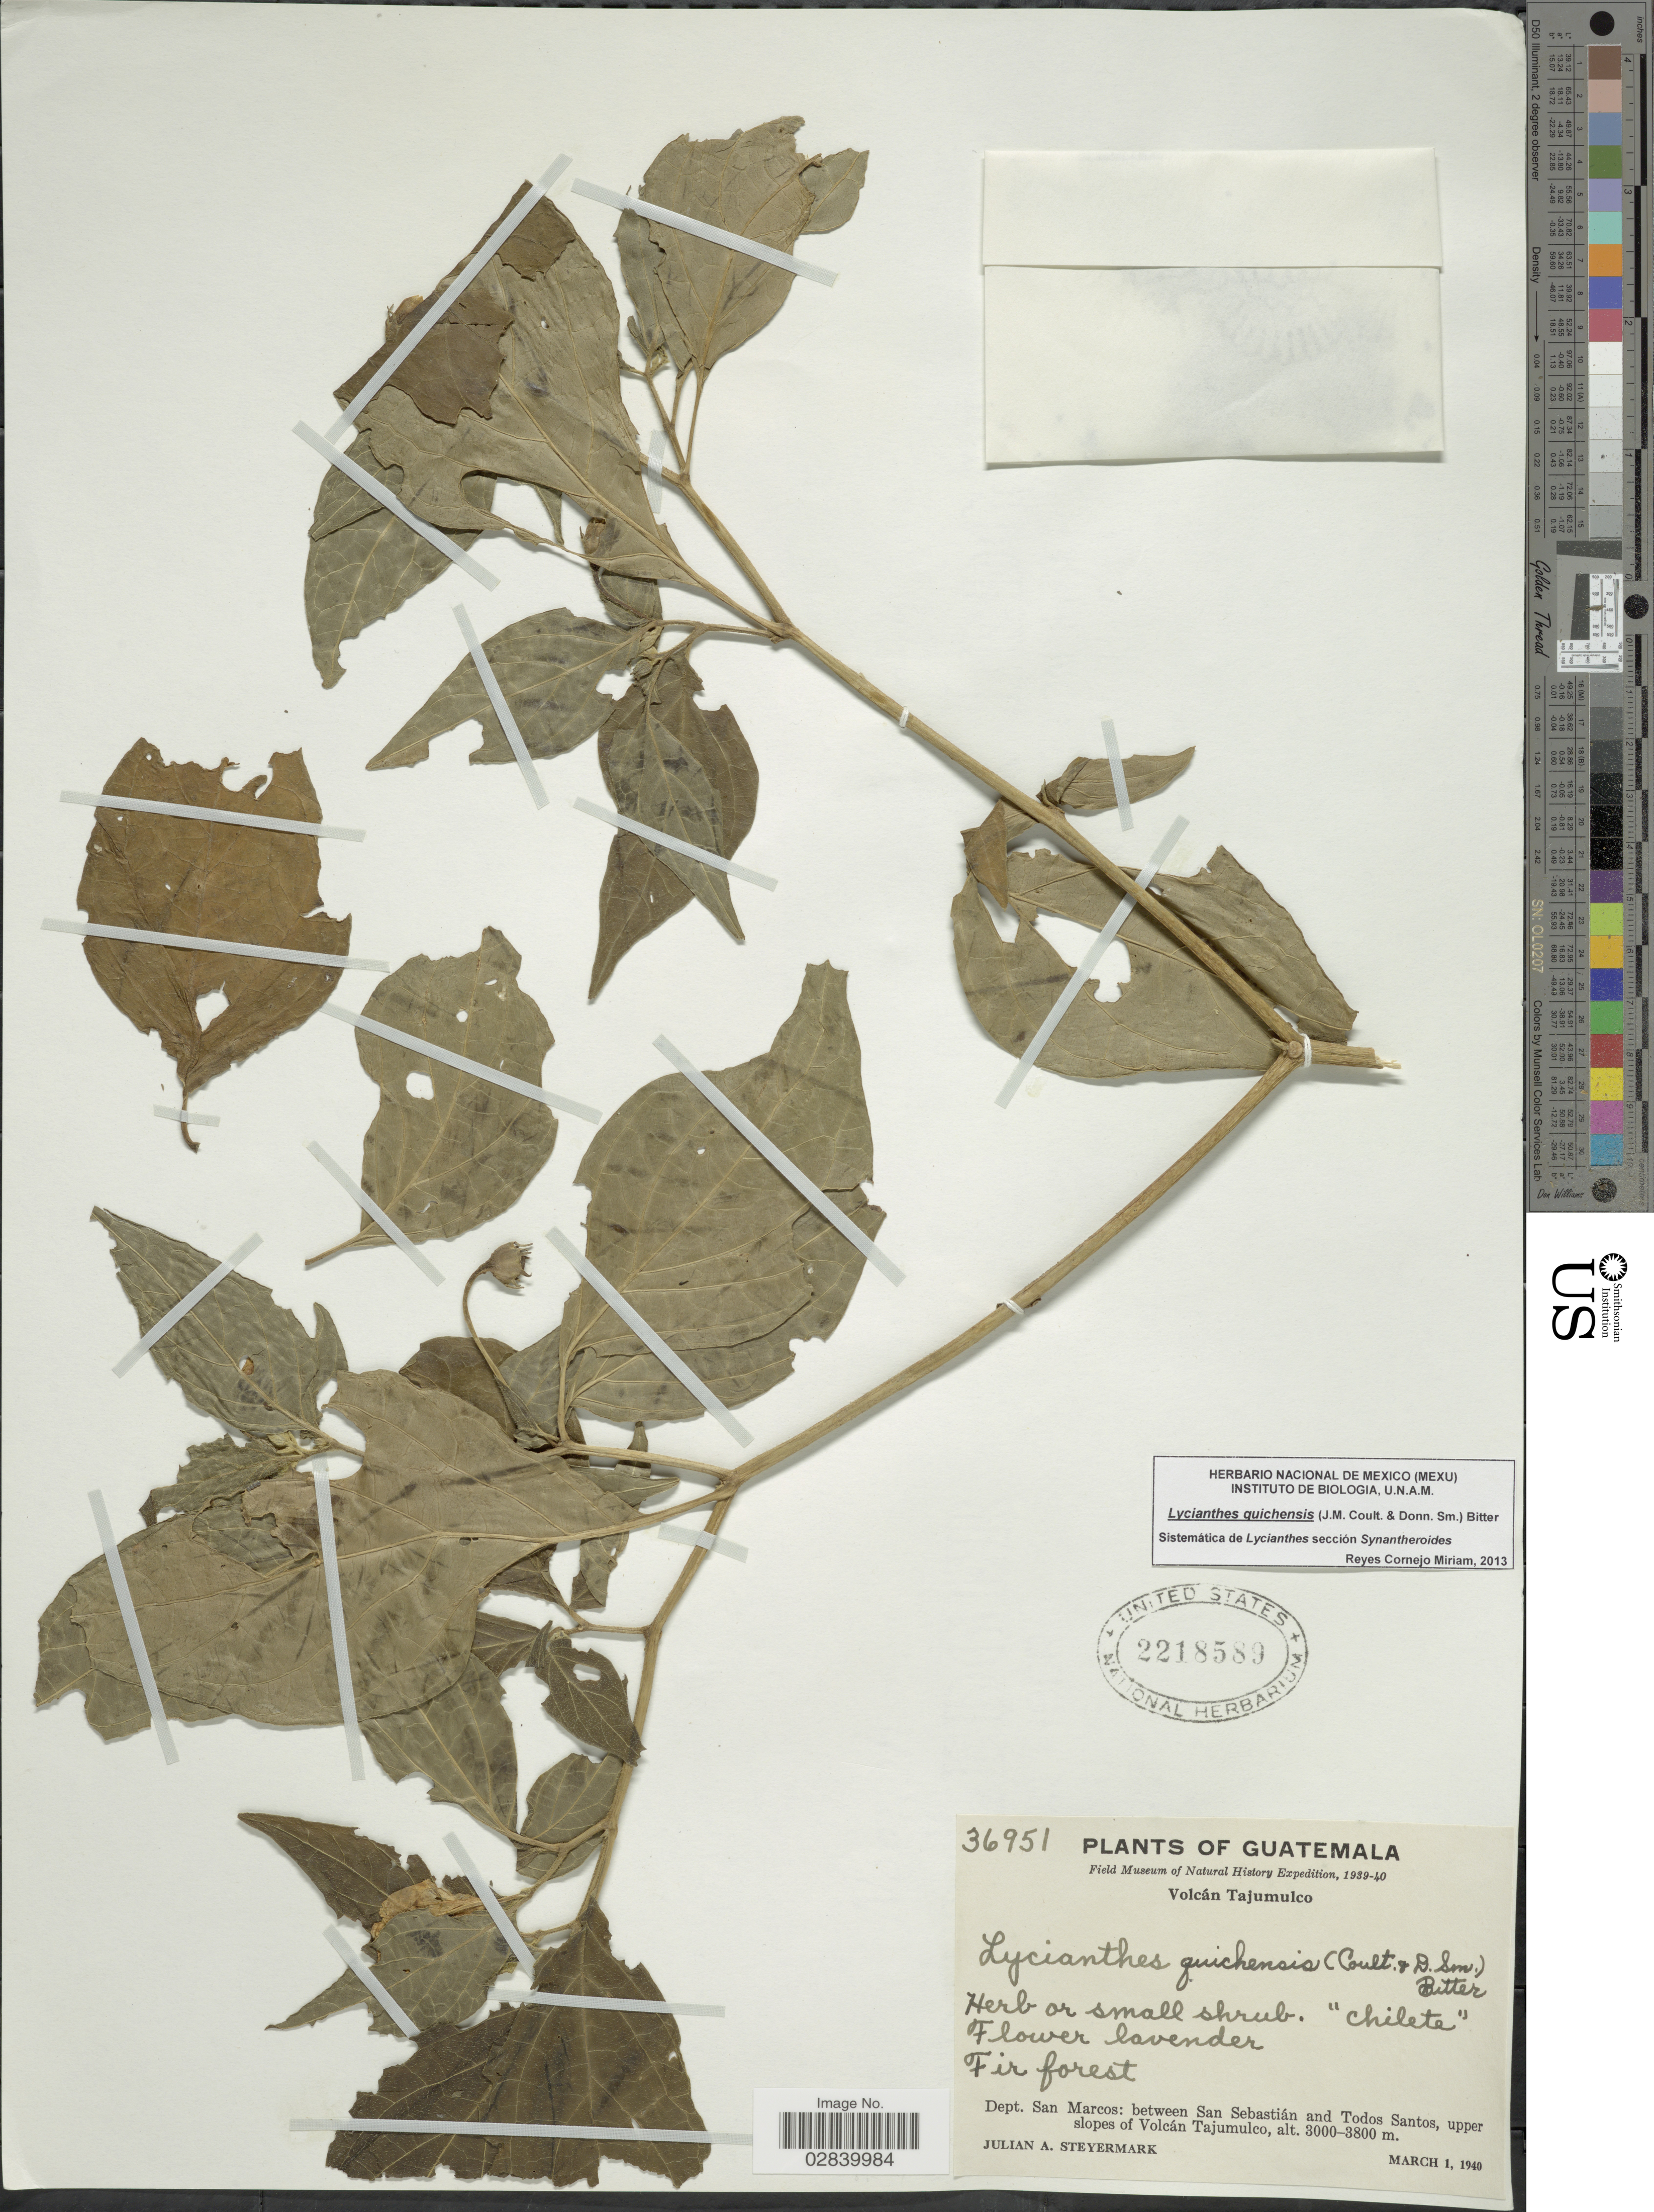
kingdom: Plantae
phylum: Tracheophyta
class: Magnoliopsida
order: Solanales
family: Solanaceae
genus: Lycianthes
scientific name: Lycianthes quichensis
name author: (J.M. Coult. & Donn. Sm.) Bitter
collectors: J. Steyermark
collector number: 36951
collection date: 1940-03-01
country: Guatemala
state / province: San Marcos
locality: Volcán Tajumulco. Dept. San Marcos: between San Sebastián and Todos Santos, upper slopes of Volcán Tajumulco.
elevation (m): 3000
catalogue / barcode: US 2218589